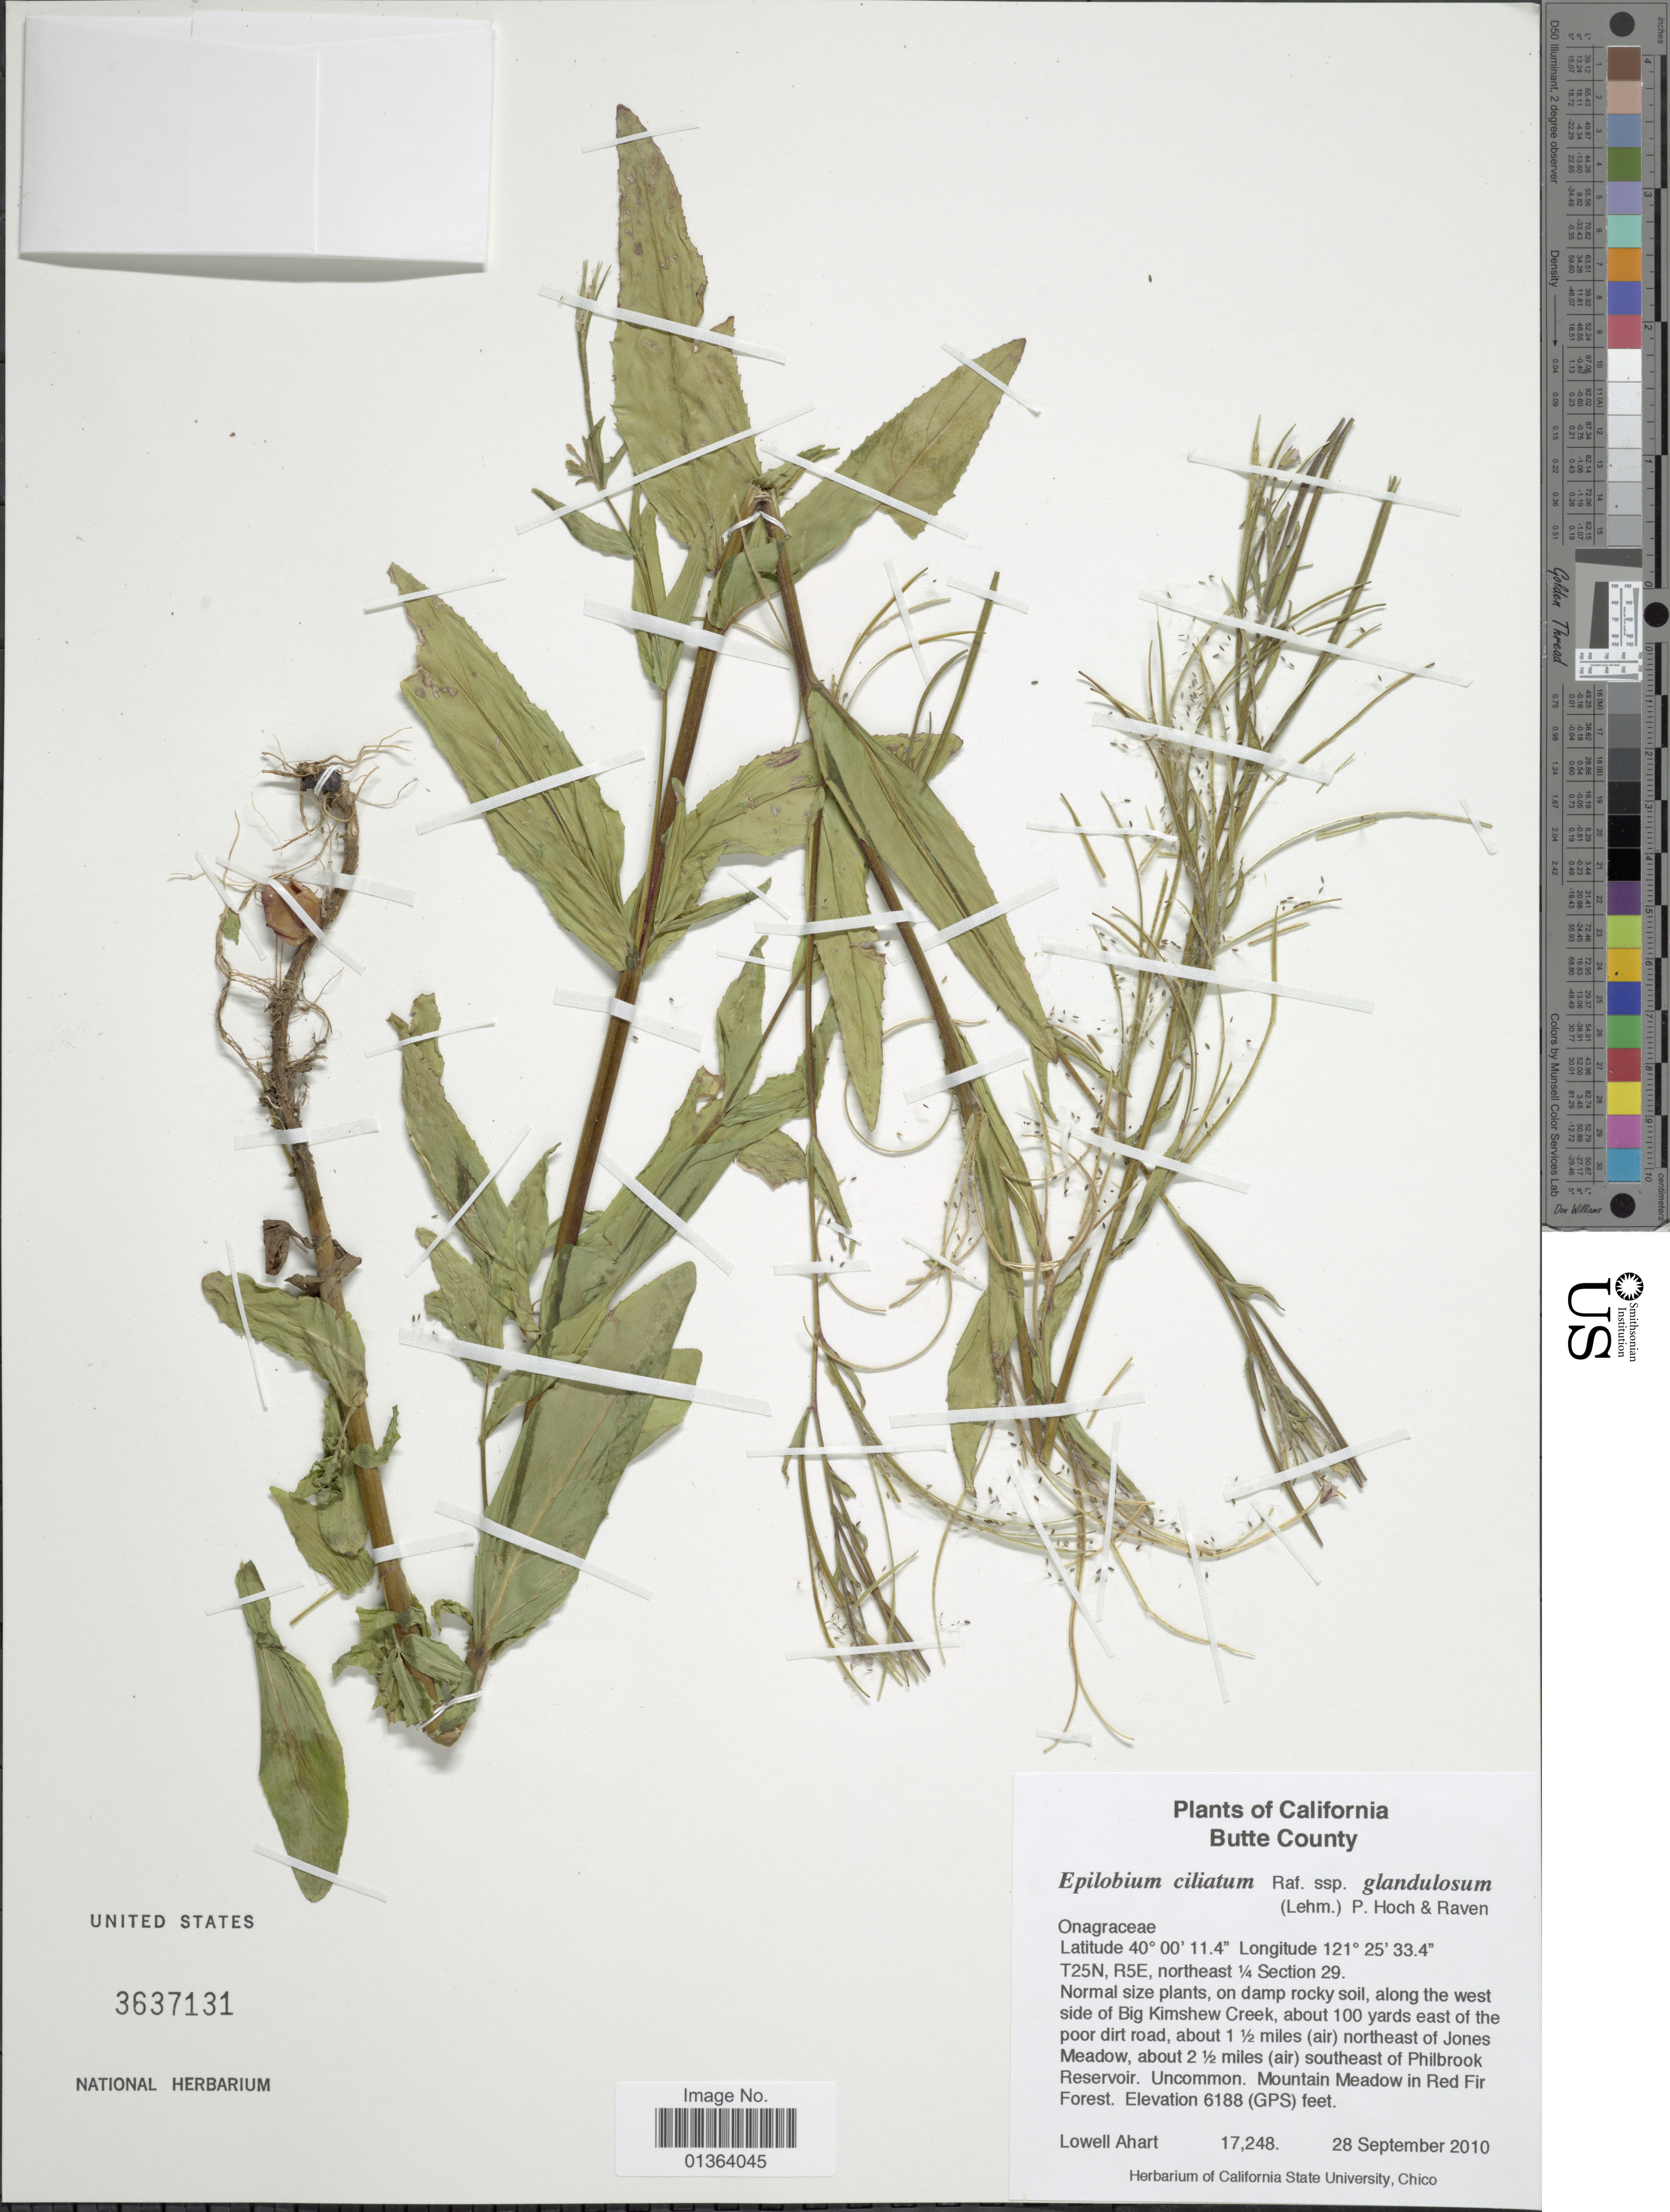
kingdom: Plantae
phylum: Tracheophyta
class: Magnoliopsida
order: Myrtales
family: Onagraceae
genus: Epilobium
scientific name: Epilobium ciliatum subsp. glandulosum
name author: (Lehm.) Hoch & P.H. Raven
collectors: L. Ahart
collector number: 17248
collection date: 2010-09-28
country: United States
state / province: California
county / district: Butte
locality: Butte County. Along the West side of Big Kimshew Creek, about 100 yards east of the poor dirt road, about 1 ½ miles (air) northeast of Jones Meadow, about 2 ½ miles (air) southeast of Philbrook Reservoir. Mountain Meadow in Red Fir Forest.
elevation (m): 1886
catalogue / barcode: US 3637131